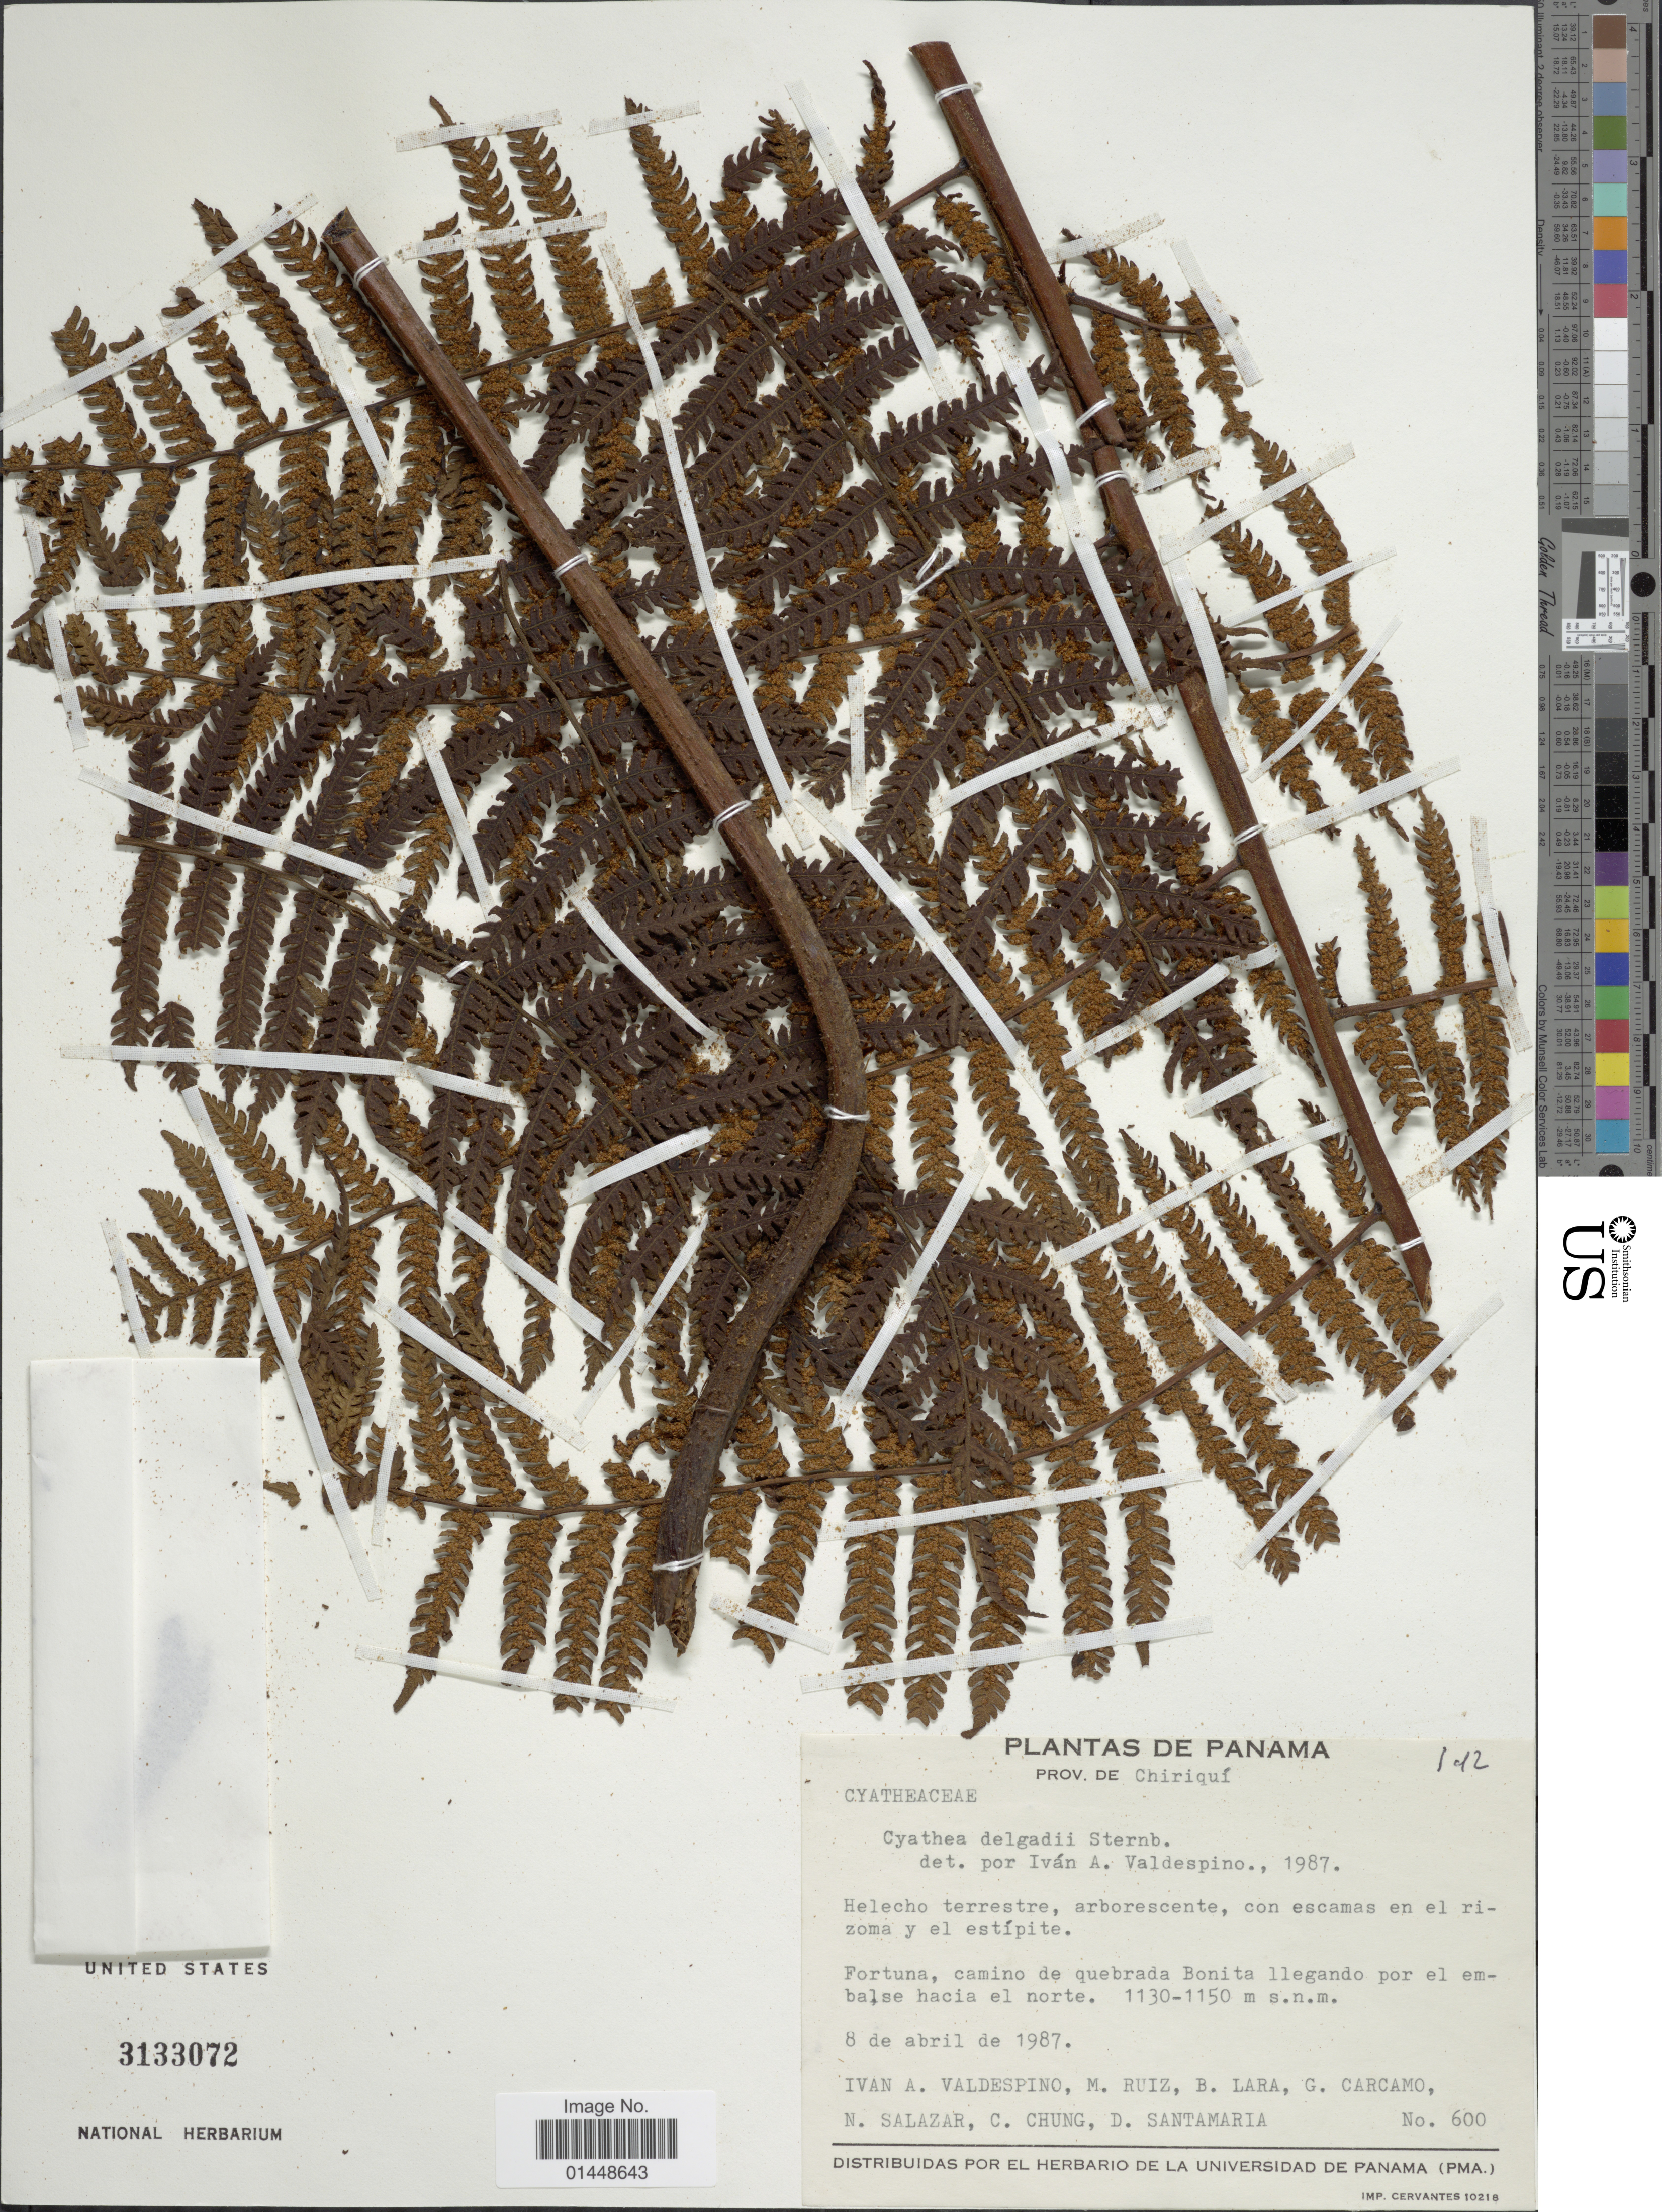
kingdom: Plantae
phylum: Tracheophyta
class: Polypodiopsida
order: Cyatheales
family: Cyatheaceae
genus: Cyathea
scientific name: Cyathea delgadii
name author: Pohl ex Sternb.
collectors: I. A. Valdespino, M. Ruiz, B. Lara, G. Carcamo & et al.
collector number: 600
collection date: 1987-04-08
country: Panama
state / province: Chiriqui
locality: Prov. de Chiriquí. Fortuna, camino de quebrada Bonita llegando por el embalse hacia el norte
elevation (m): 1130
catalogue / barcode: US 3133072